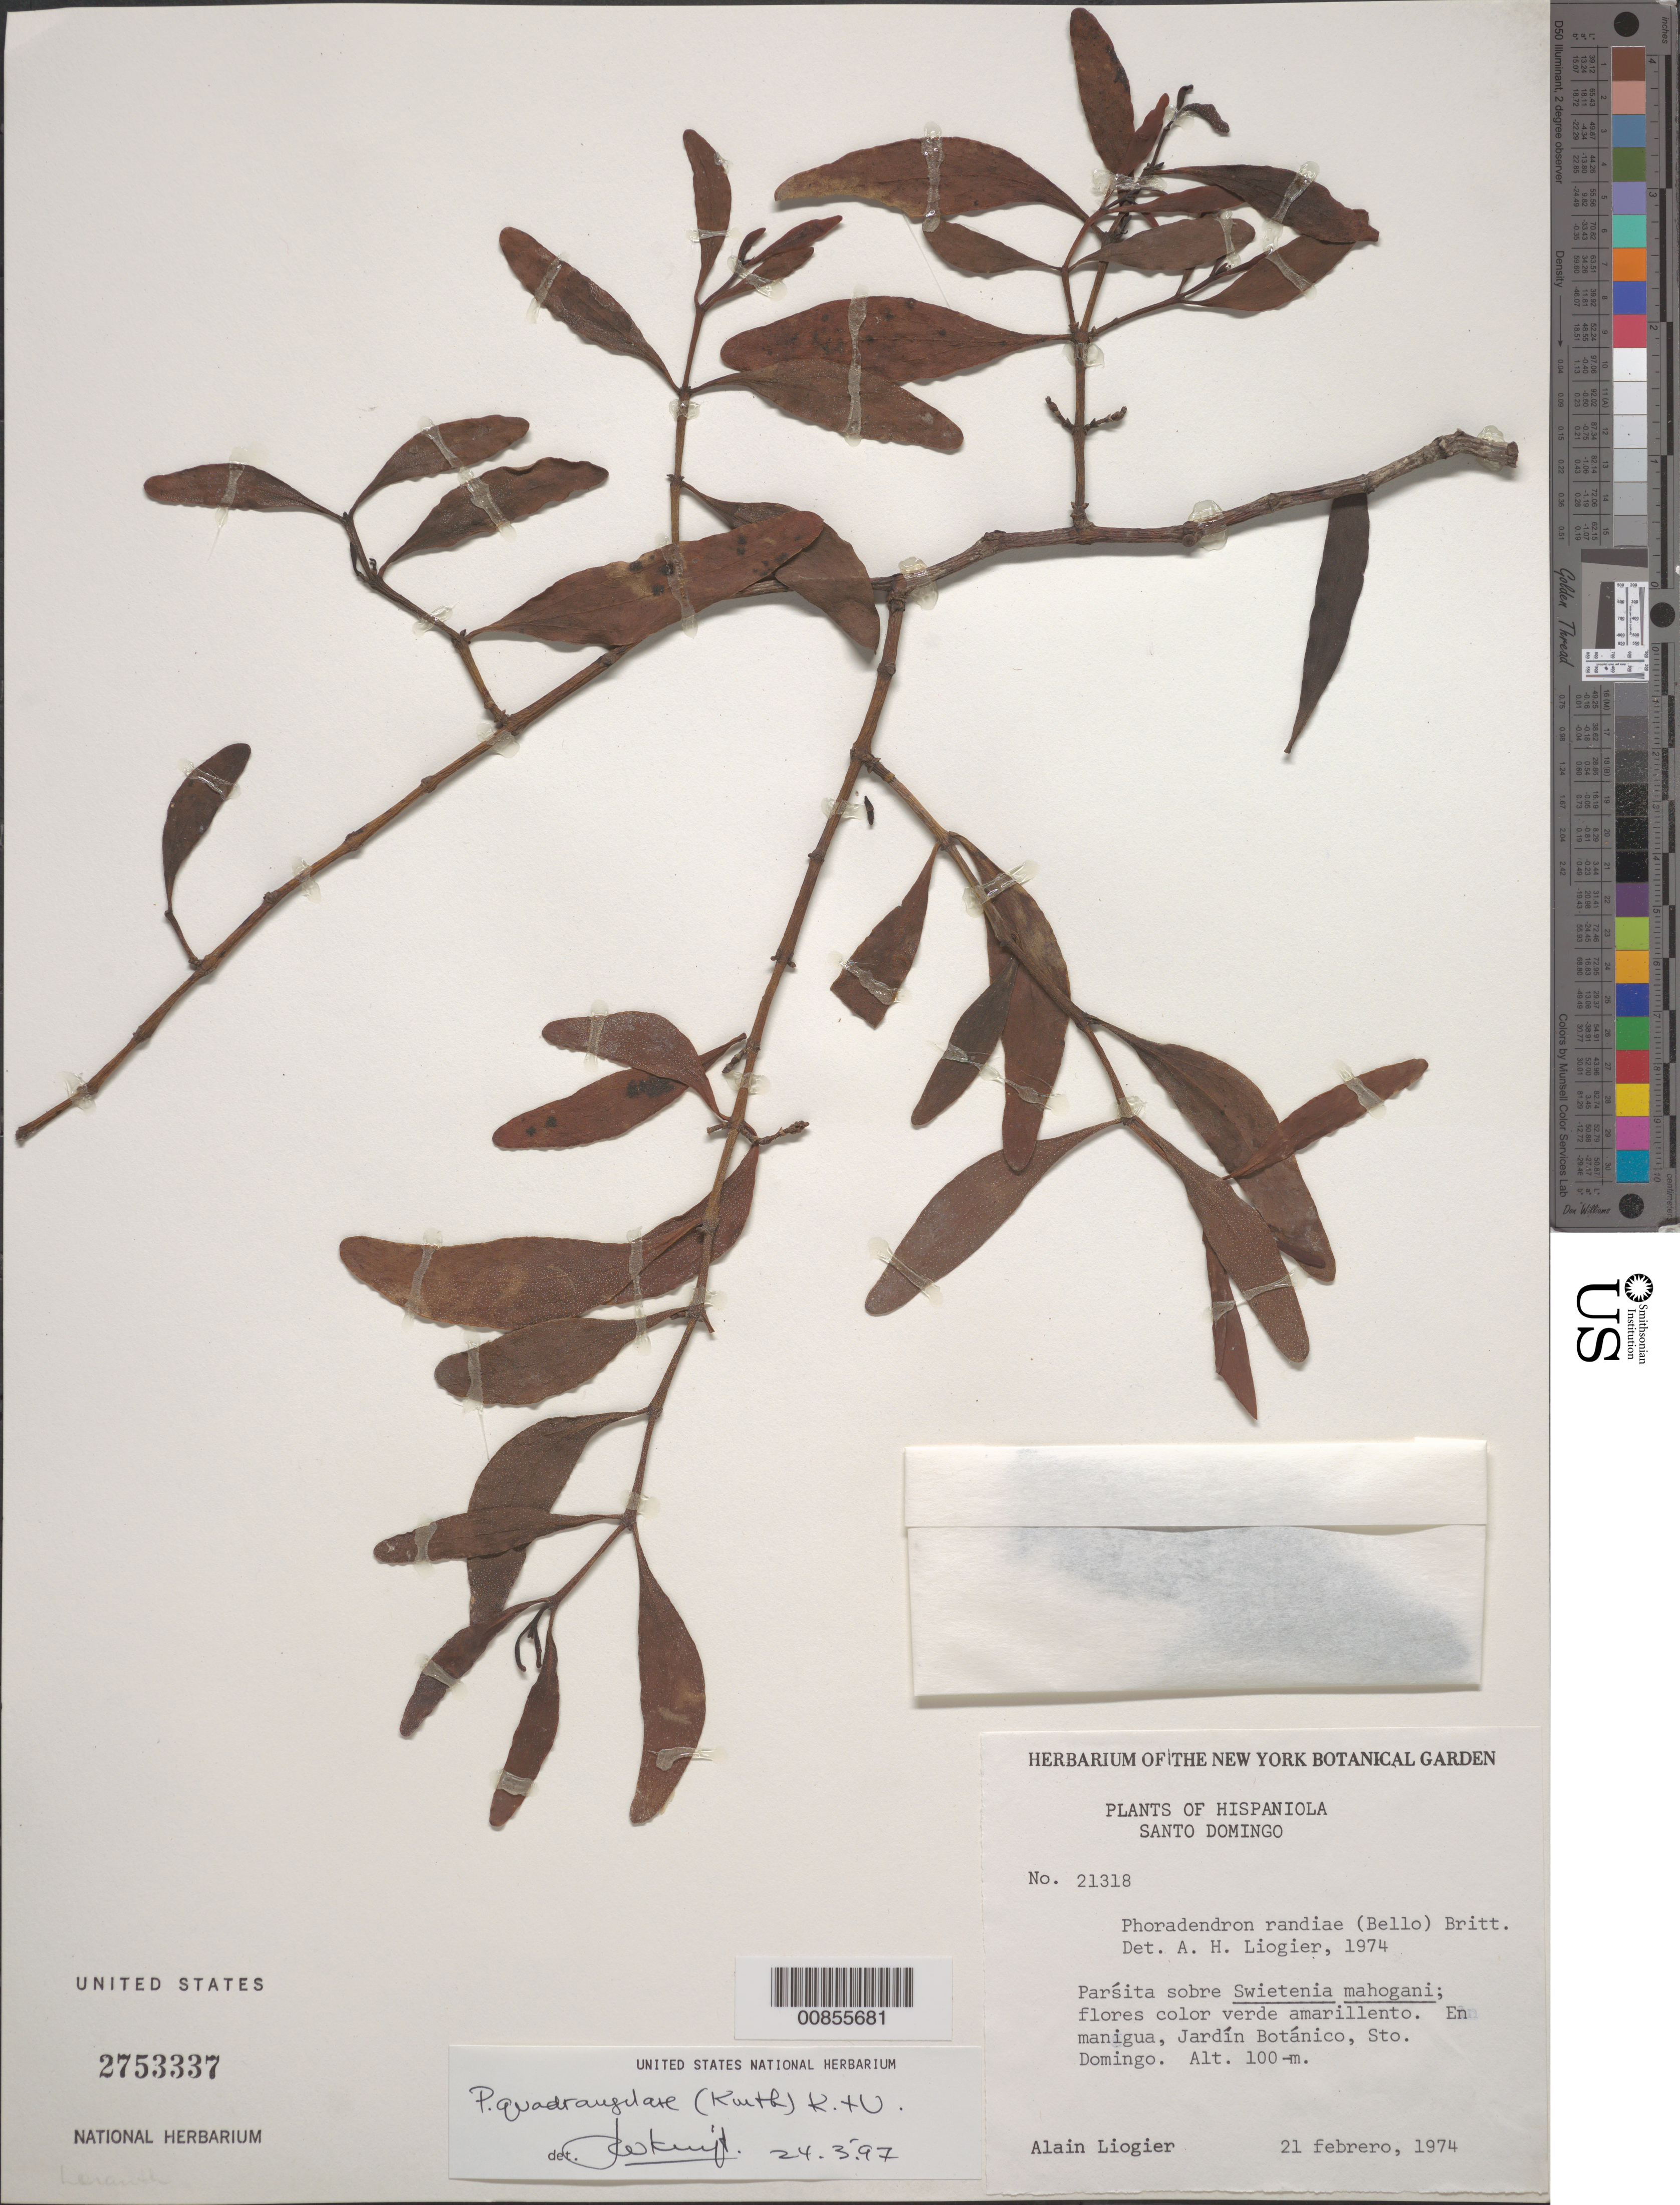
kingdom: Plantae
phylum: Tracheophyta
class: Magnoliopsida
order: Santalales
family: Viscaceae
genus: Phoradendron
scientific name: Phoradendron haitiense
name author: Urb.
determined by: Caraballo-Ortiz, Marcos A., (MISS), University of Mississippi (UNITED STATES)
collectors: A. H. Liogier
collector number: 21318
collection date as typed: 21 Feb 1974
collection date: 1974-02-21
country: Dominican Republic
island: Hispaniola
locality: Jardín Botánico, Sto. Domingo.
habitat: En manigua. Sobre Swietenia mahogani.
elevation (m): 100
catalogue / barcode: US 2753337